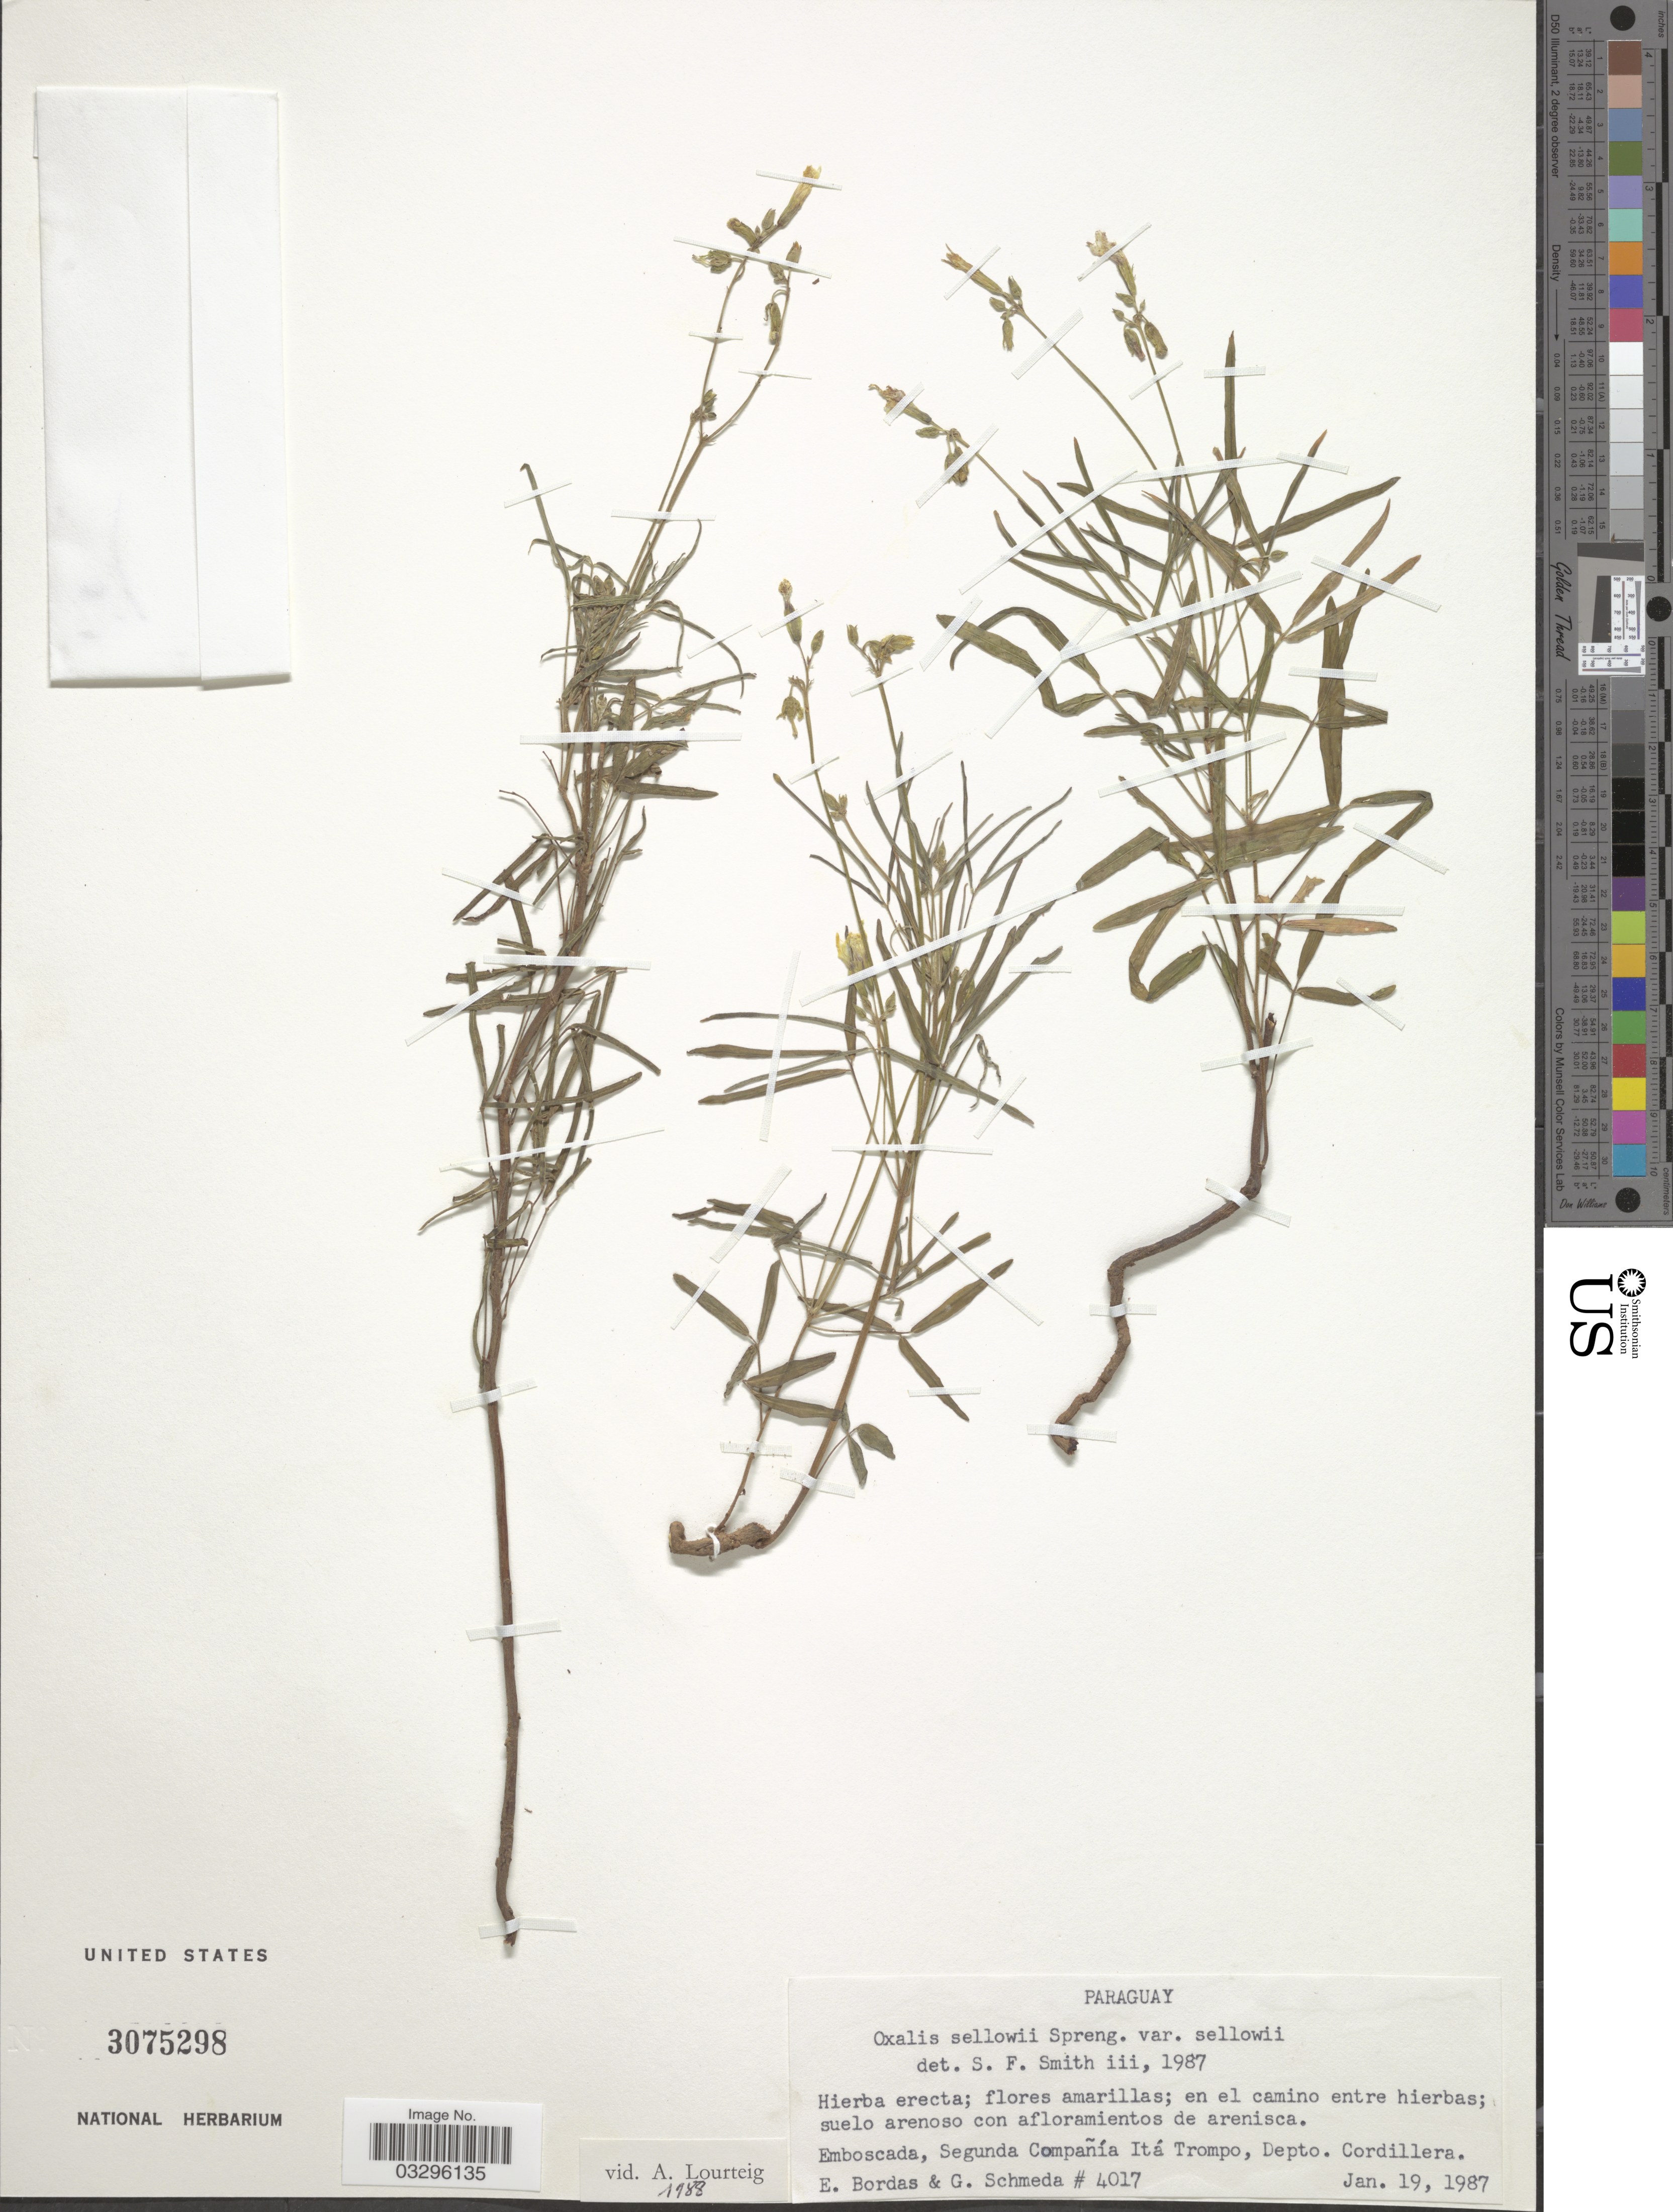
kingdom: Plantae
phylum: Tracheophyta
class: Magnoliopsida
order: Oxalidales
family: Oxalidaceae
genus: Oxalis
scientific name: Oxalis sellowii var. sellowii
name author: Spreng.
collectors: E. Bordas & G. Schmeda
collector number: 4017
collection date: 1987-01-19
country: Paraguay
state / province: Cordillera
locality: Emboscada, Segunda Compañía Itá Trompa, Depto. Cordillera.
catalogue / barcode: US 3075298